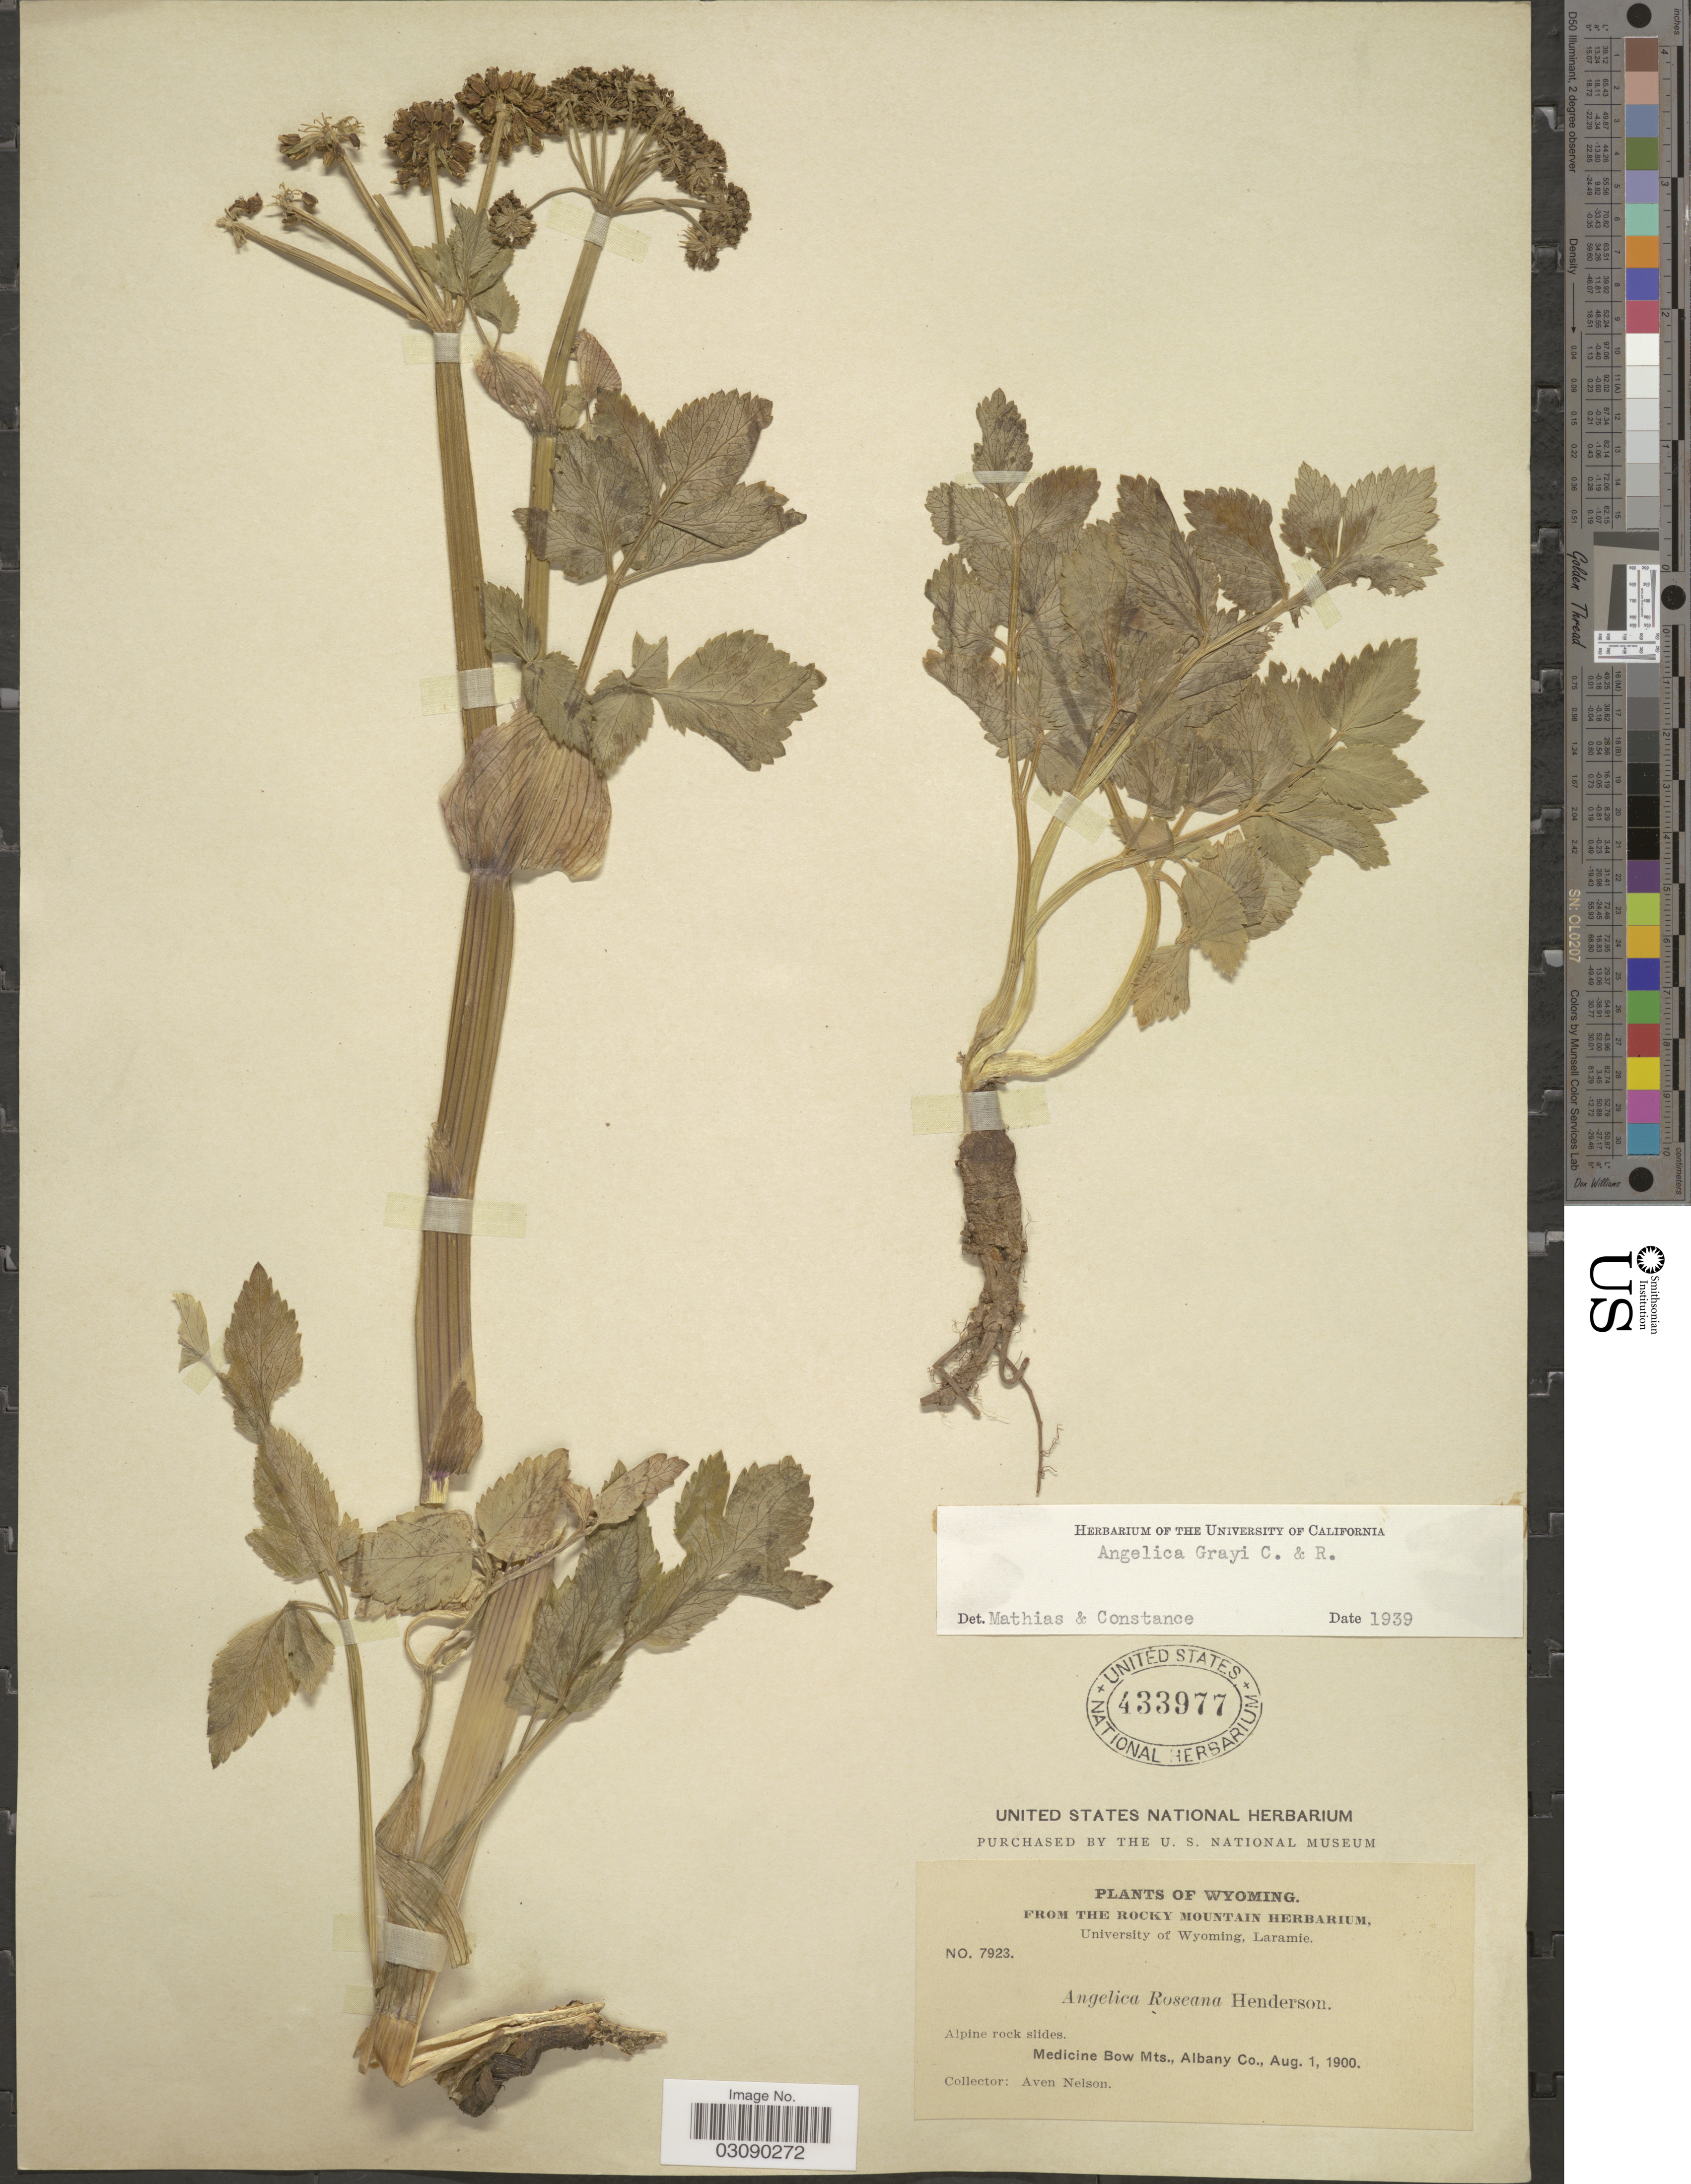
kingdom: Plantae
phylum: Tracheophyta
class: Magnoliopsida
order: Apiales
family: Apiaceae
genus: Angelica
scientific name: Angelica grayi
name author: (J.M. Coult. & Rose) J.M. Coult. & Rose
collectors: A. Nelson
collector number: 7923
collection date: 1900-08-01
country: United States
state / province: Wyoming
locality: Medicine Bow Mts., Albany Co.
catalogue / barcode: US 433977